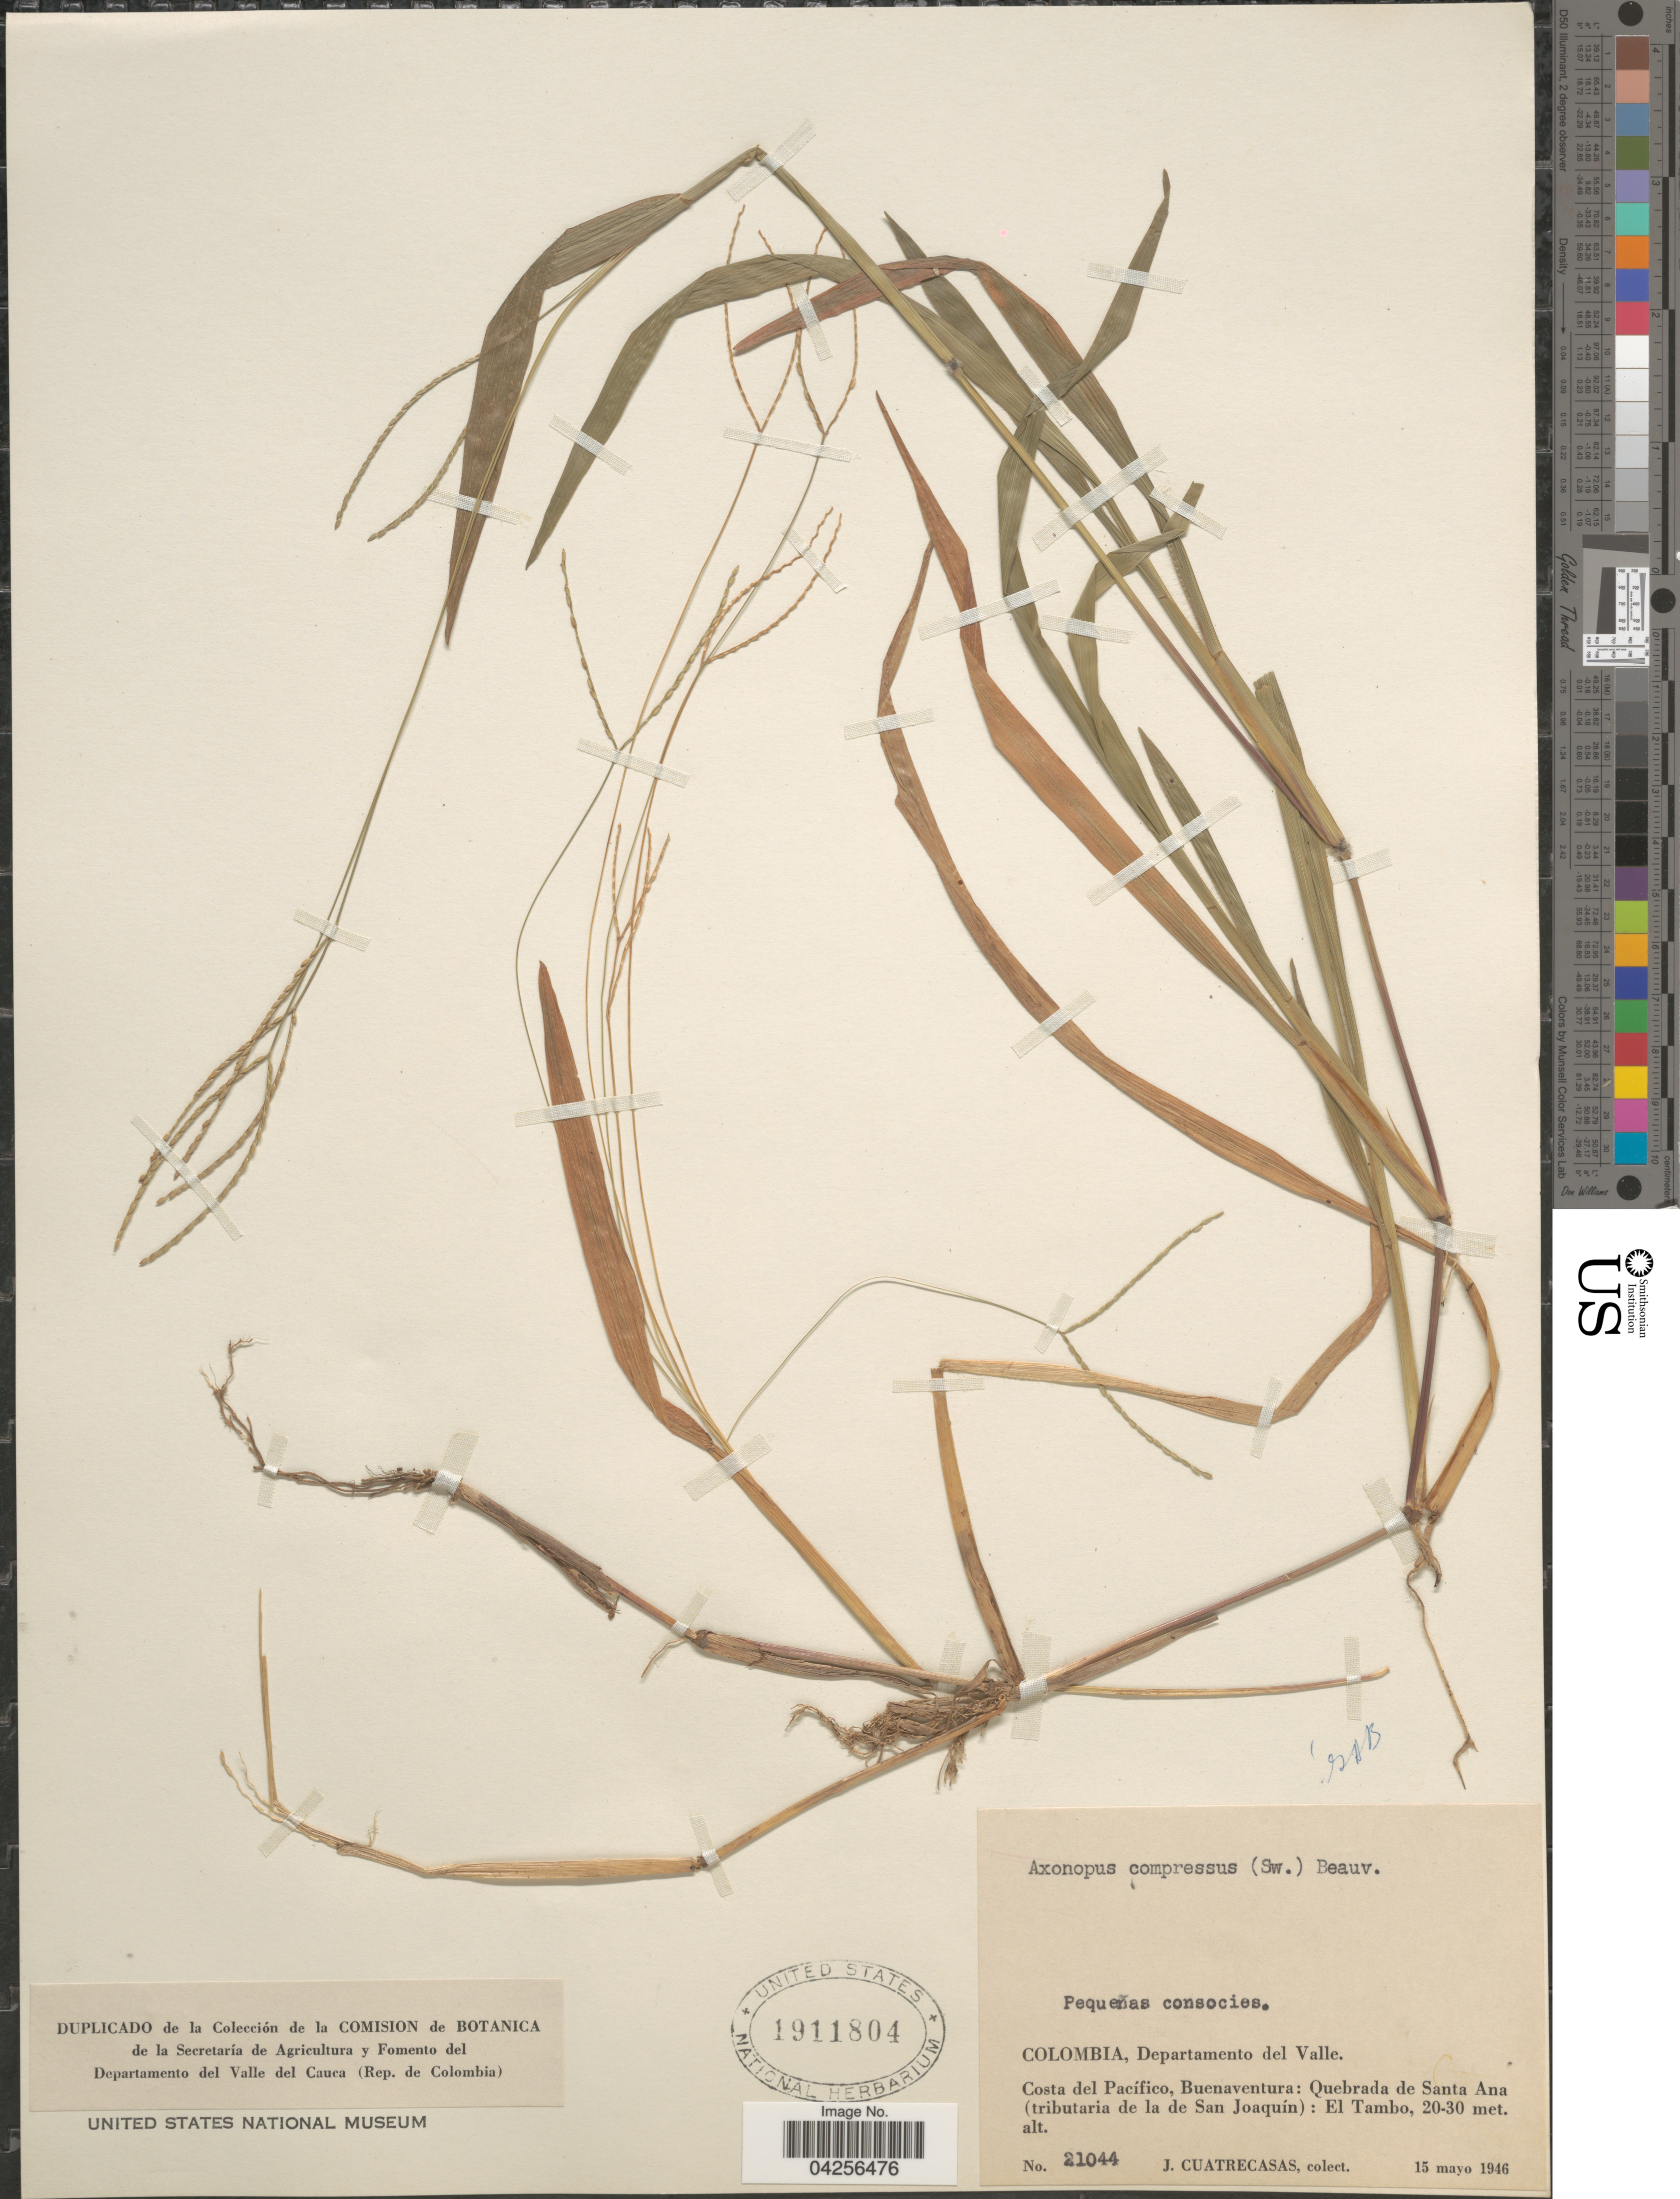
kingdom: Plantae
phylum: Tracheophyta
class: Liliopsida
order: Poales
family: Poaceae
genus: Axonopus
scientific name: Axonopus compressus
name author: (Sw.) P. Beauv.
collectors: J. Cuatrecasas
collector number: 21044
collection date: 1946-05-15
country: Colombia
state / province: Valle del Cauca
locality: Departamento del Valle. Costa del Pacífico, Buenaventura: Quebrada de Santa Ana (tributaria de la de San Joaquín): El Tambo.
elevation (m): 20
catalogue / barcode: US 1911804